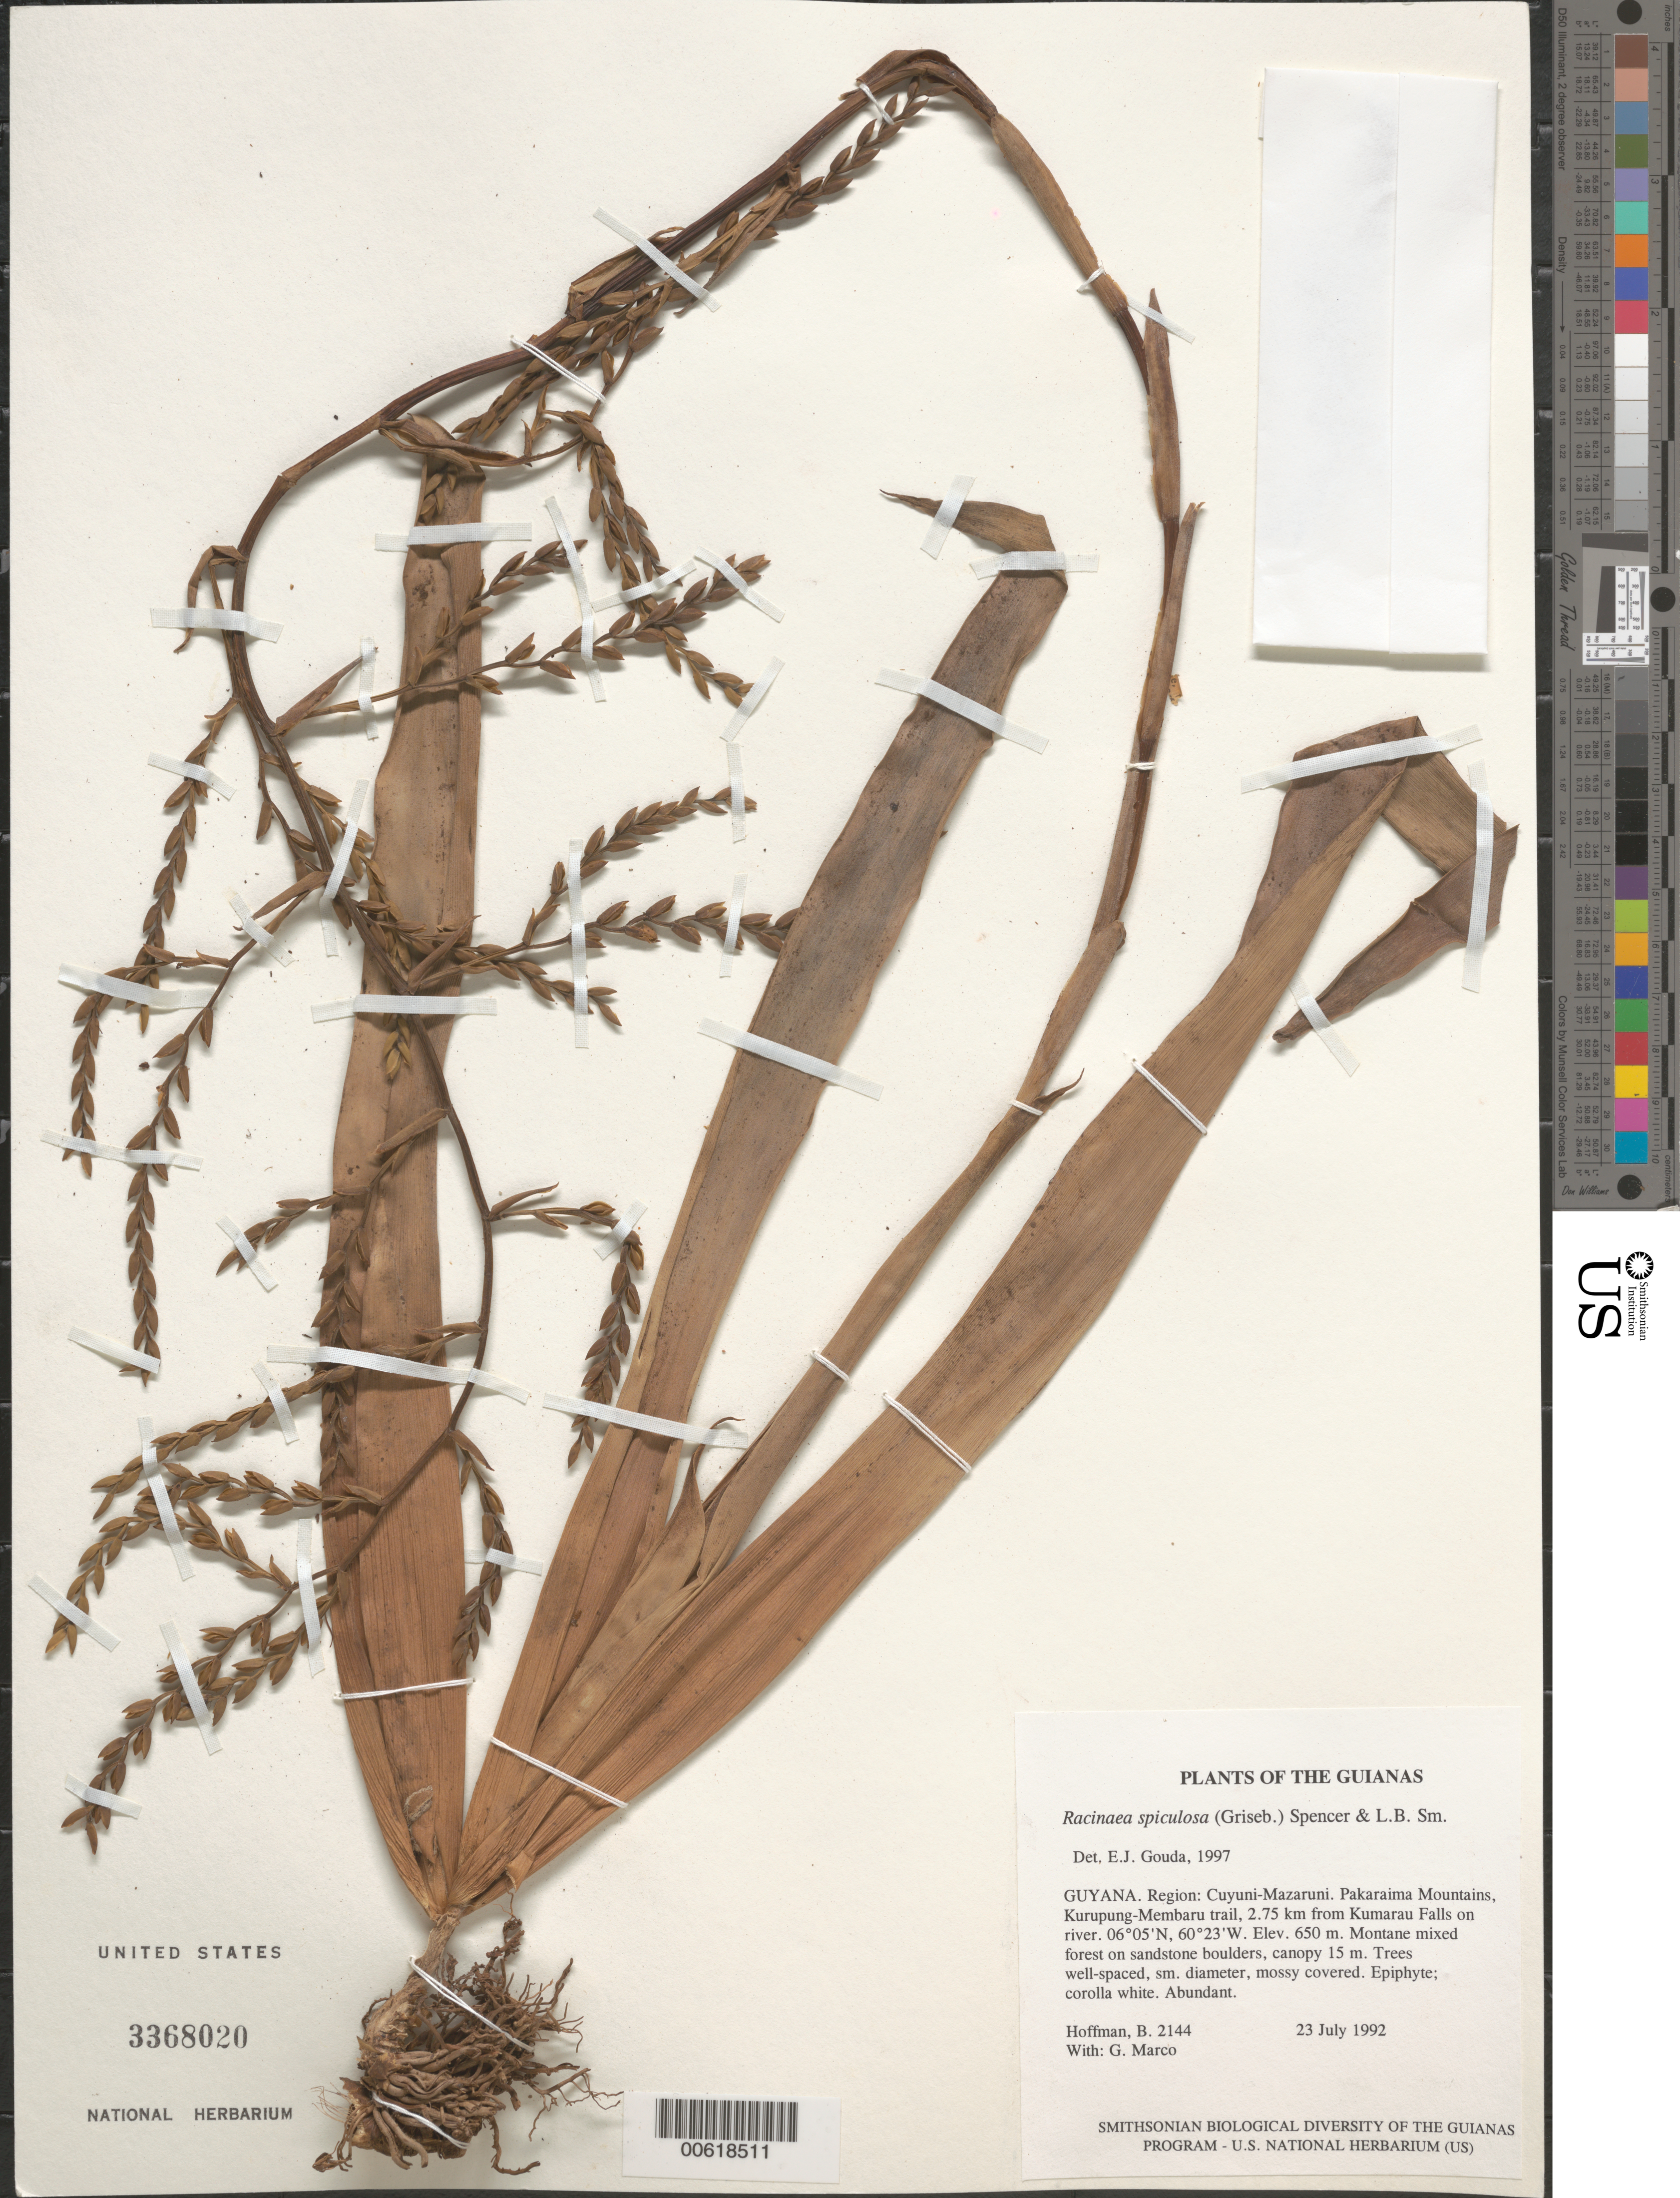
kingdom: Plantae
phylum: Tracheophyta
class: Liliopsida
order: Poales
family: Bromeliaceae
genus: Racinaea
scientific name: Racinaea spiculosa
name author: (Griseb.) M.A. Spencer & L.B. Sm.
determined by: Gouda, E. J.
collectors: B. Hoffman & G. Marco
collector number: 2144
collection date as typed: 23 July 1992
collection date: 1992-07-23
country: Guyana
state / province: Cuyuni-Mazaruni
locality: Pakaraima Mountains, Kurupung-Membaru trail, 2.75 km WSW from Kumarau Falls on Kurupung River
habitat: Montane mixed forest on sandstone boulders, canopy 15 m. Trees well-spaced, sm. diameter, mossy covered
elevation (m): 650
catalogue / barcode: US 3368020